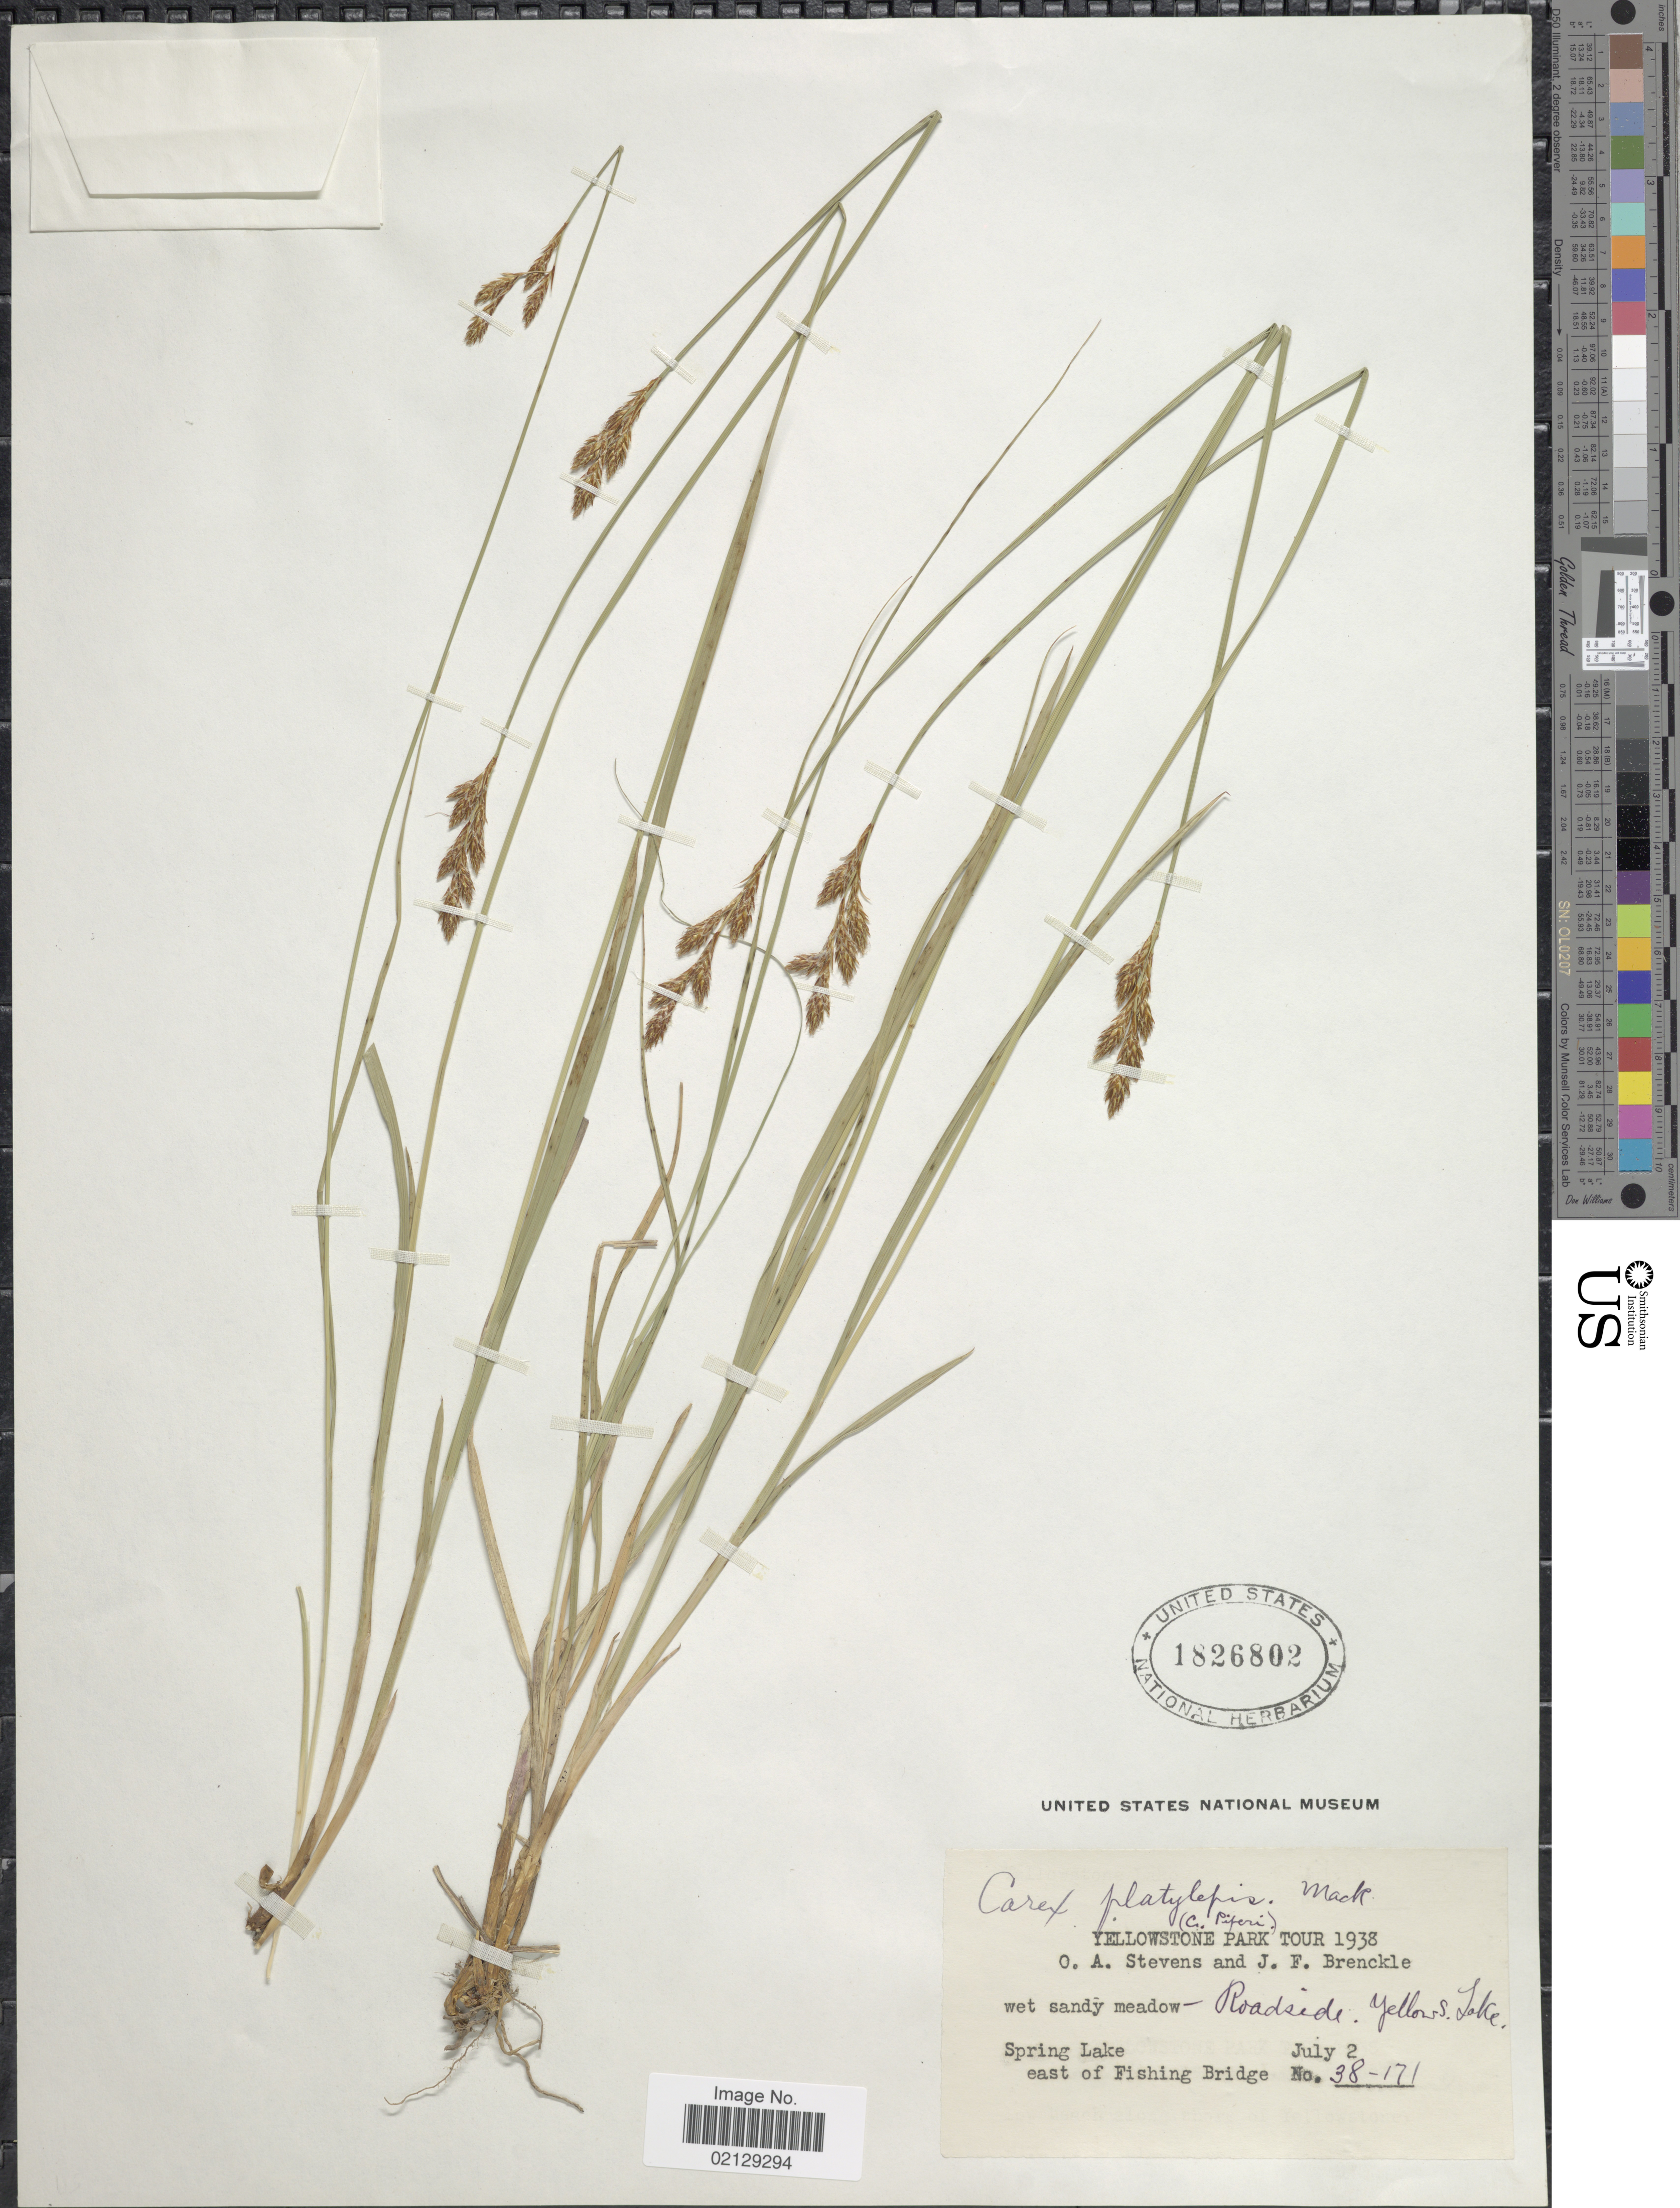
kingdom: Plantae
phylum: Tracheophyta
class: Liliopsida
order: Poales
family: Cyperaceae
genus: Carex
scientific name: Carex praticola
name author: Rydb.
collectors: O. A. Stevens & J. Brenckle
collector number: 38-171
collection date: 1938-07-02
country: United States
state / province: Wyoming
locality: Yellowstone Park Tour, Spring Lake east of Fishing Bridge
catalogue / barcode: US 1826802